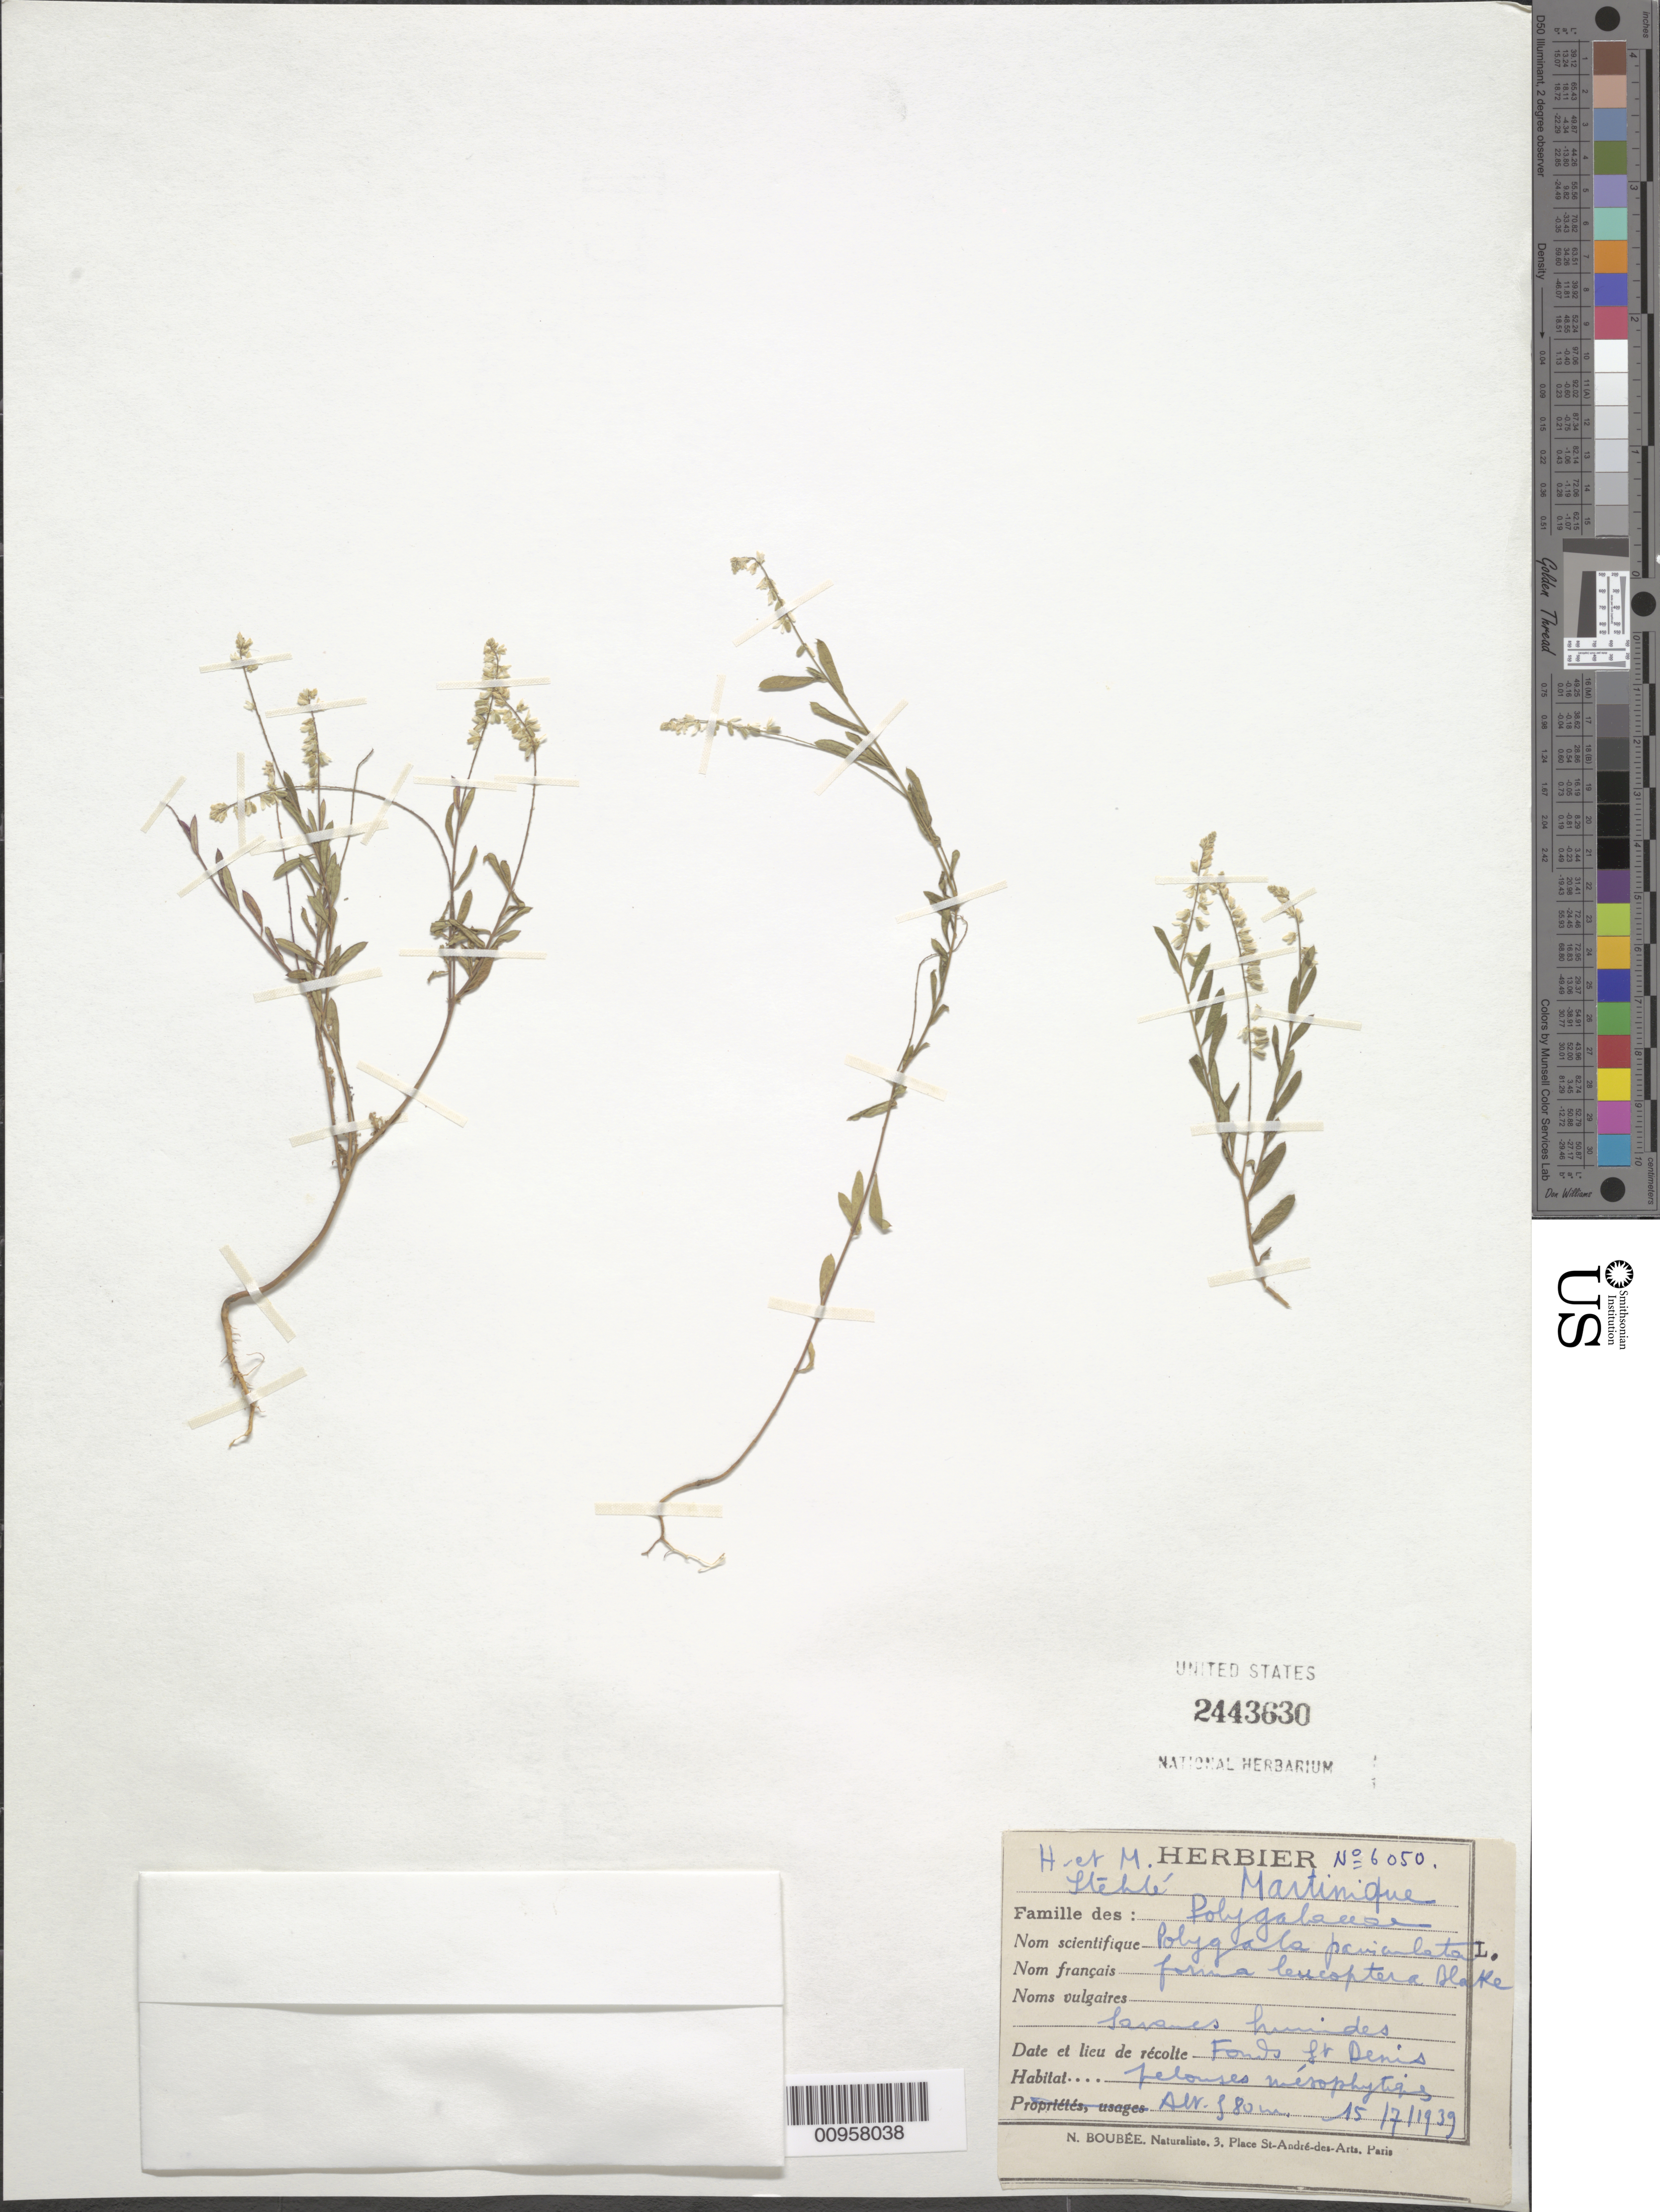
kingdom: Plantae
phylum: Tracheophyta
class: Magnoliopsida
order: Fabales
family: Polygalaceae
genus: Polygala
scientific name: Polygala paniculata f. leucoptera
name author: S.F. Blake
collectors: H. Stehlé & M. Stehlé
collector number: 6050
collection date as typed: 15 Jul 1939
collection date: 1939-07-15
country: Martinique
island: Martinique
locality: Fonds St. Denis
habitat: Savanes humides, pelouses mésophytiques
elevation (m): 380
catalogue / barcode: US 2443630